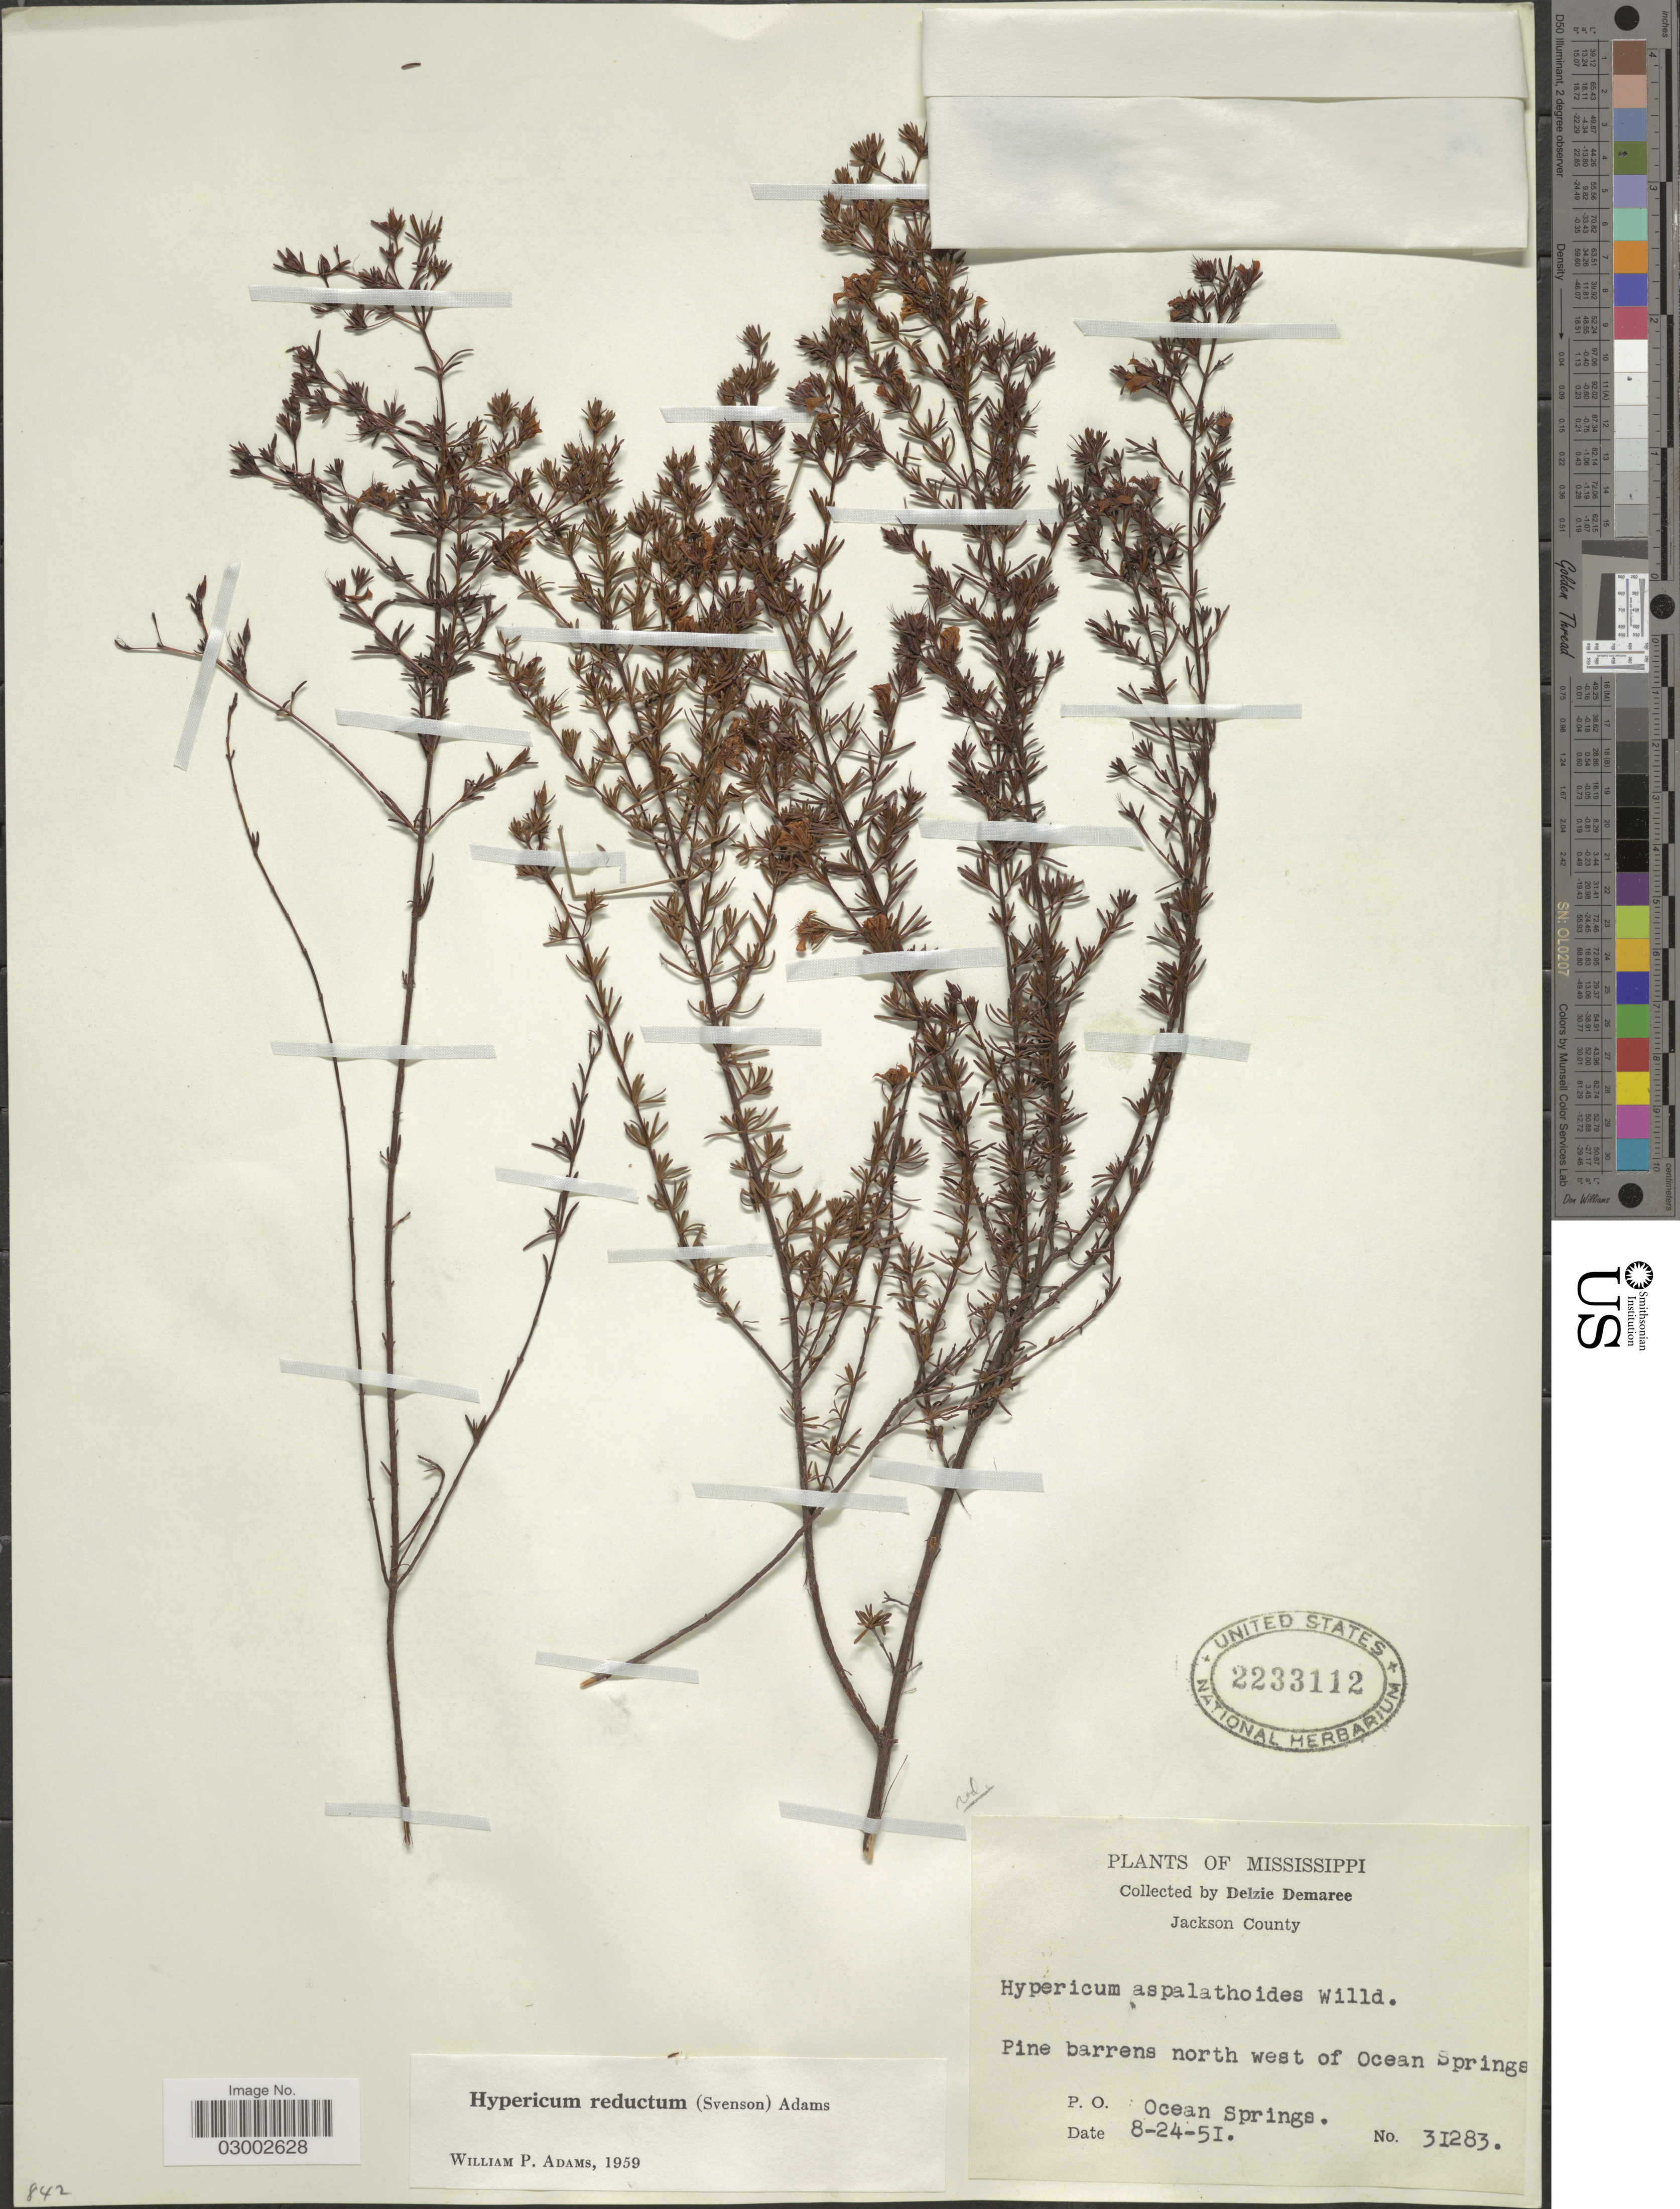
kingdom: Plantae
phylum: Tracheophyta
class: Magnoliopsida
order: Malpighiales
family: Hypericaceae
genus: Hypericum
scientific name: Hypericum brachyphyllum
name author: (Spach) Steud.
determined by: Strong, Mark T., (BOT), Smithsonian Institution - National Museum of Natural History (UNITED STATES)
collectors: D. Demaree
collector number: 31283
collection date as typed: Transcribed d/m/y: 24/8/51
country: United States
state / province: Mississippi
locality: Jackson County. Pine barrens north west of Ocean Springs.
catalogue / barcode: US 2233112